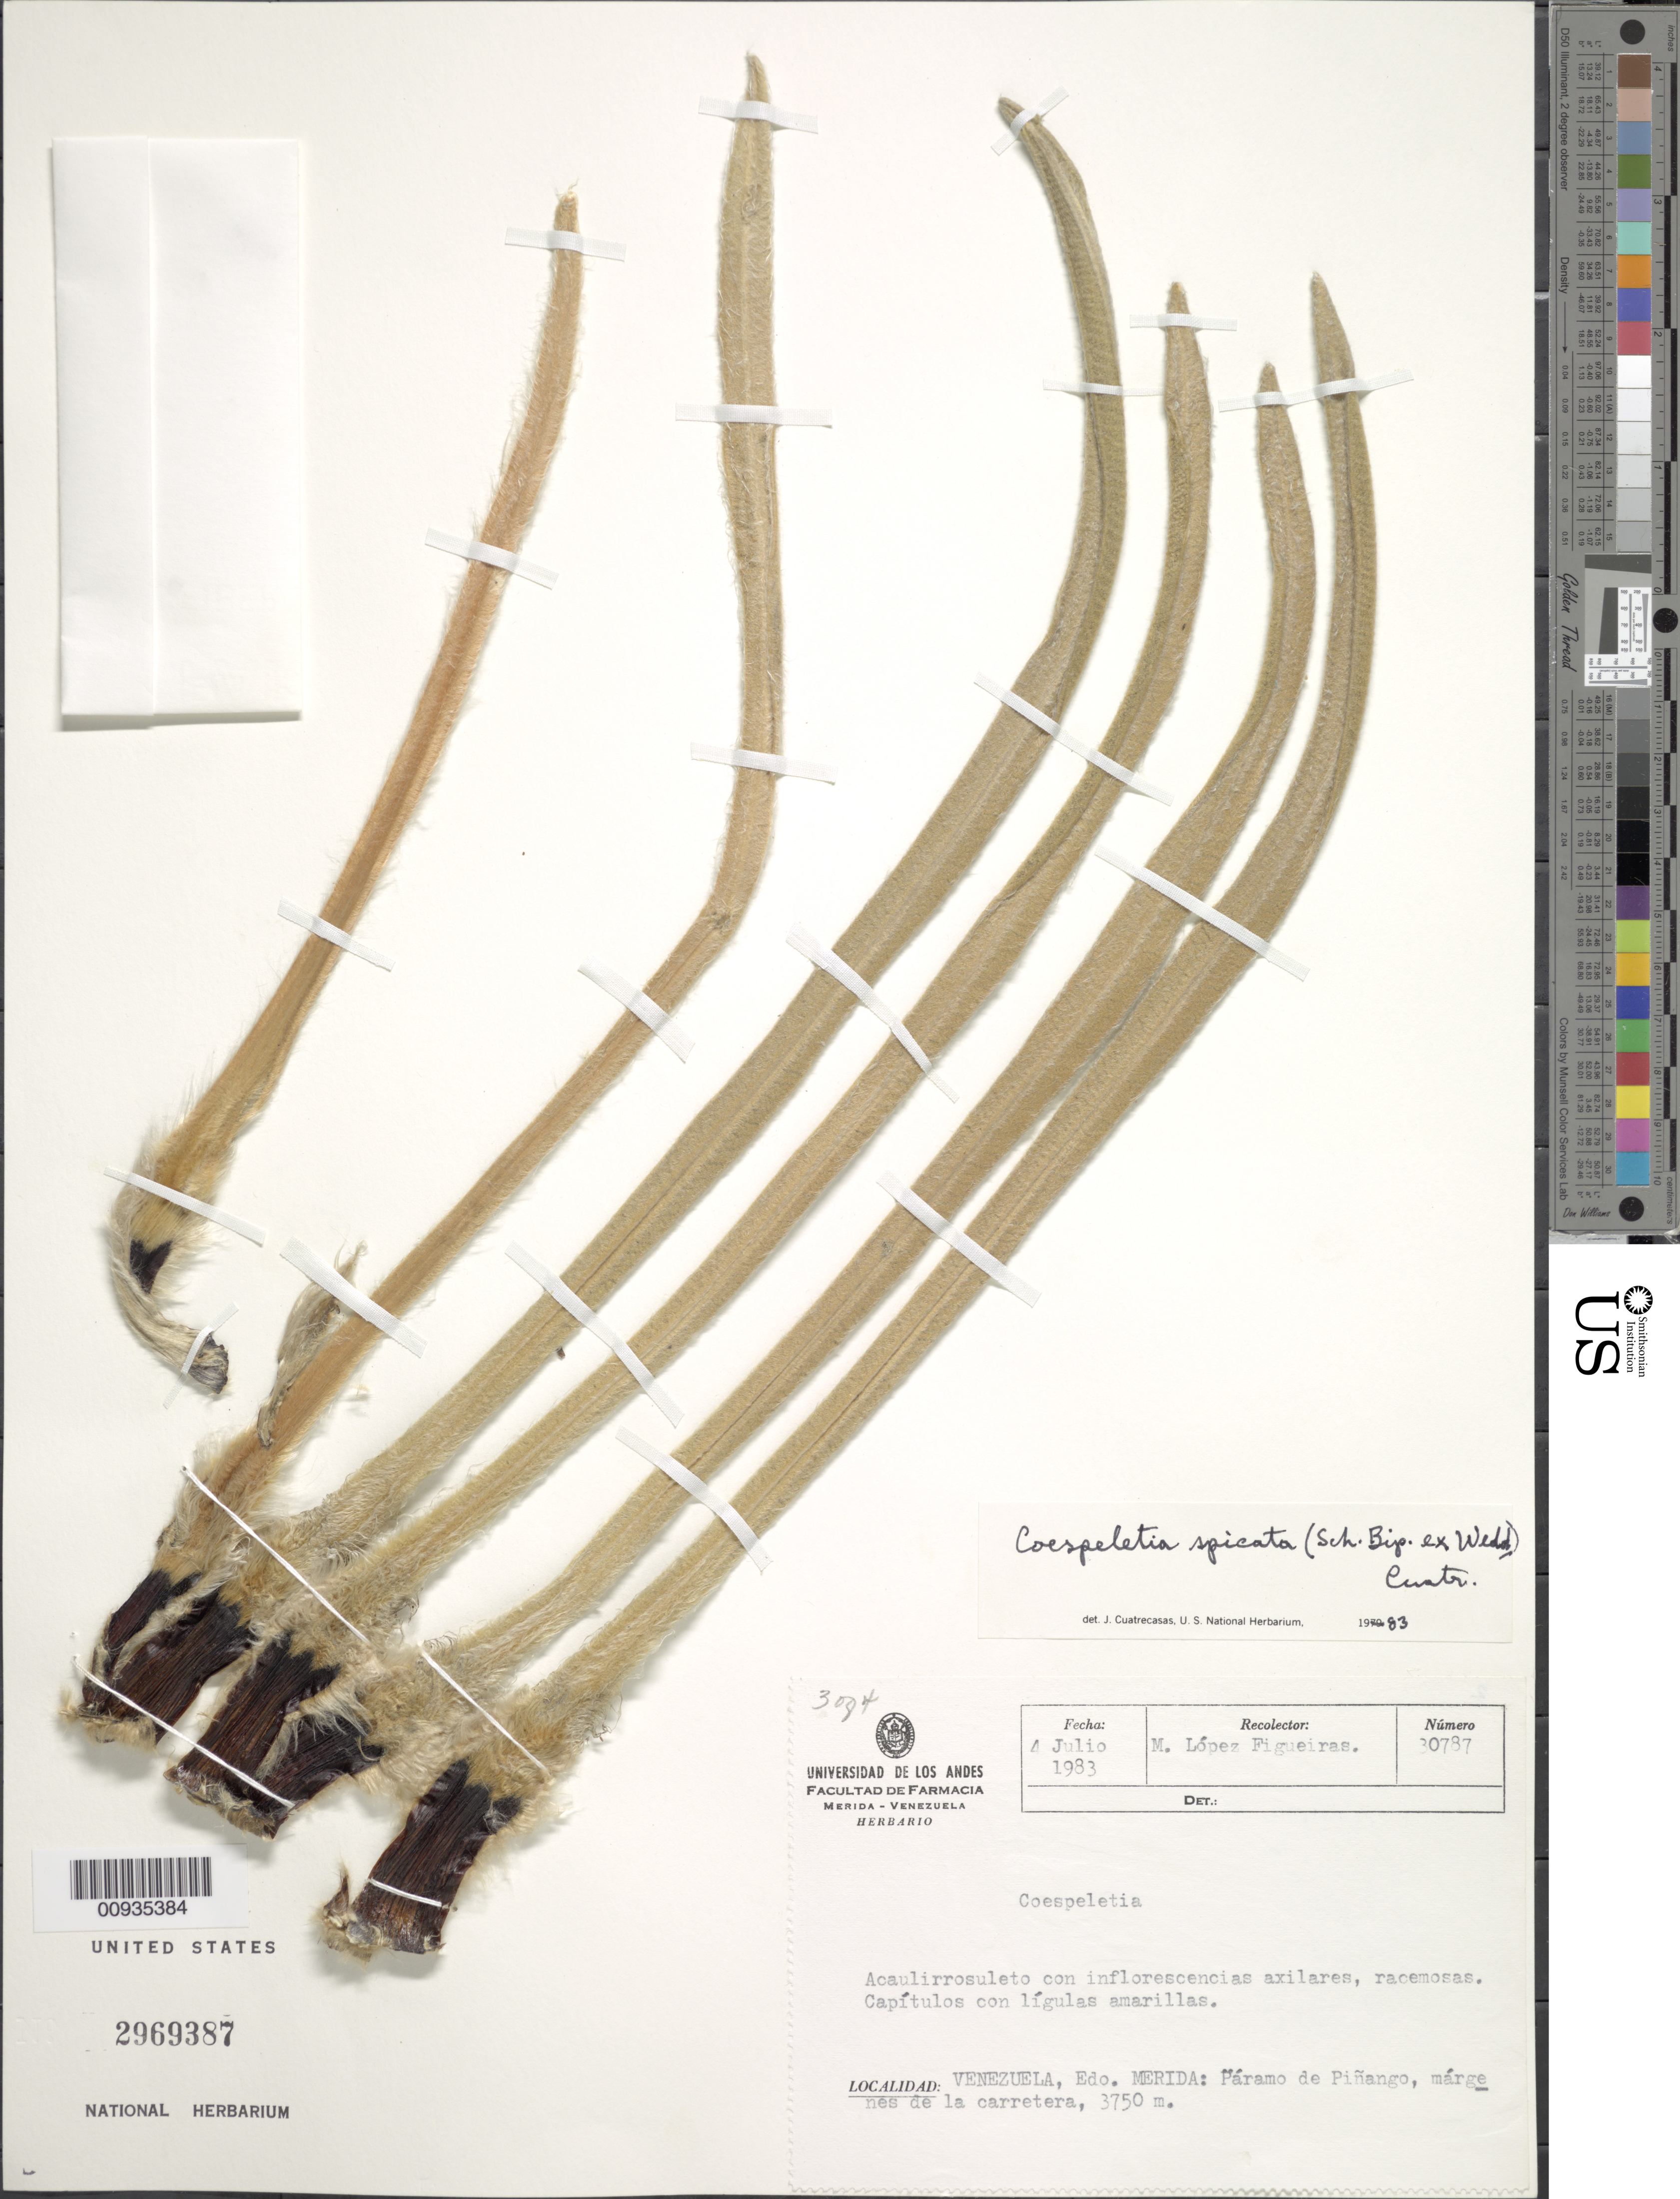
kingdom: Plantae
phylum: Tracheophyta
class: Magnoliopsida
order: Asterales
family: Asteraceae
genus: Coespeletia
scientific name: Coespeletia spicata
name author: (Sch. Bip. ex Wedd.) Cuatrec.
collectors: M. López Figueiras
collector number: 30787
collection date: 1983-07-04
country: Venezuela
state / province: Mérida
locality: Paramo de Pinango, margnes de la carretera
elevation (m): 3750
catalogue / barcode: US 2969387